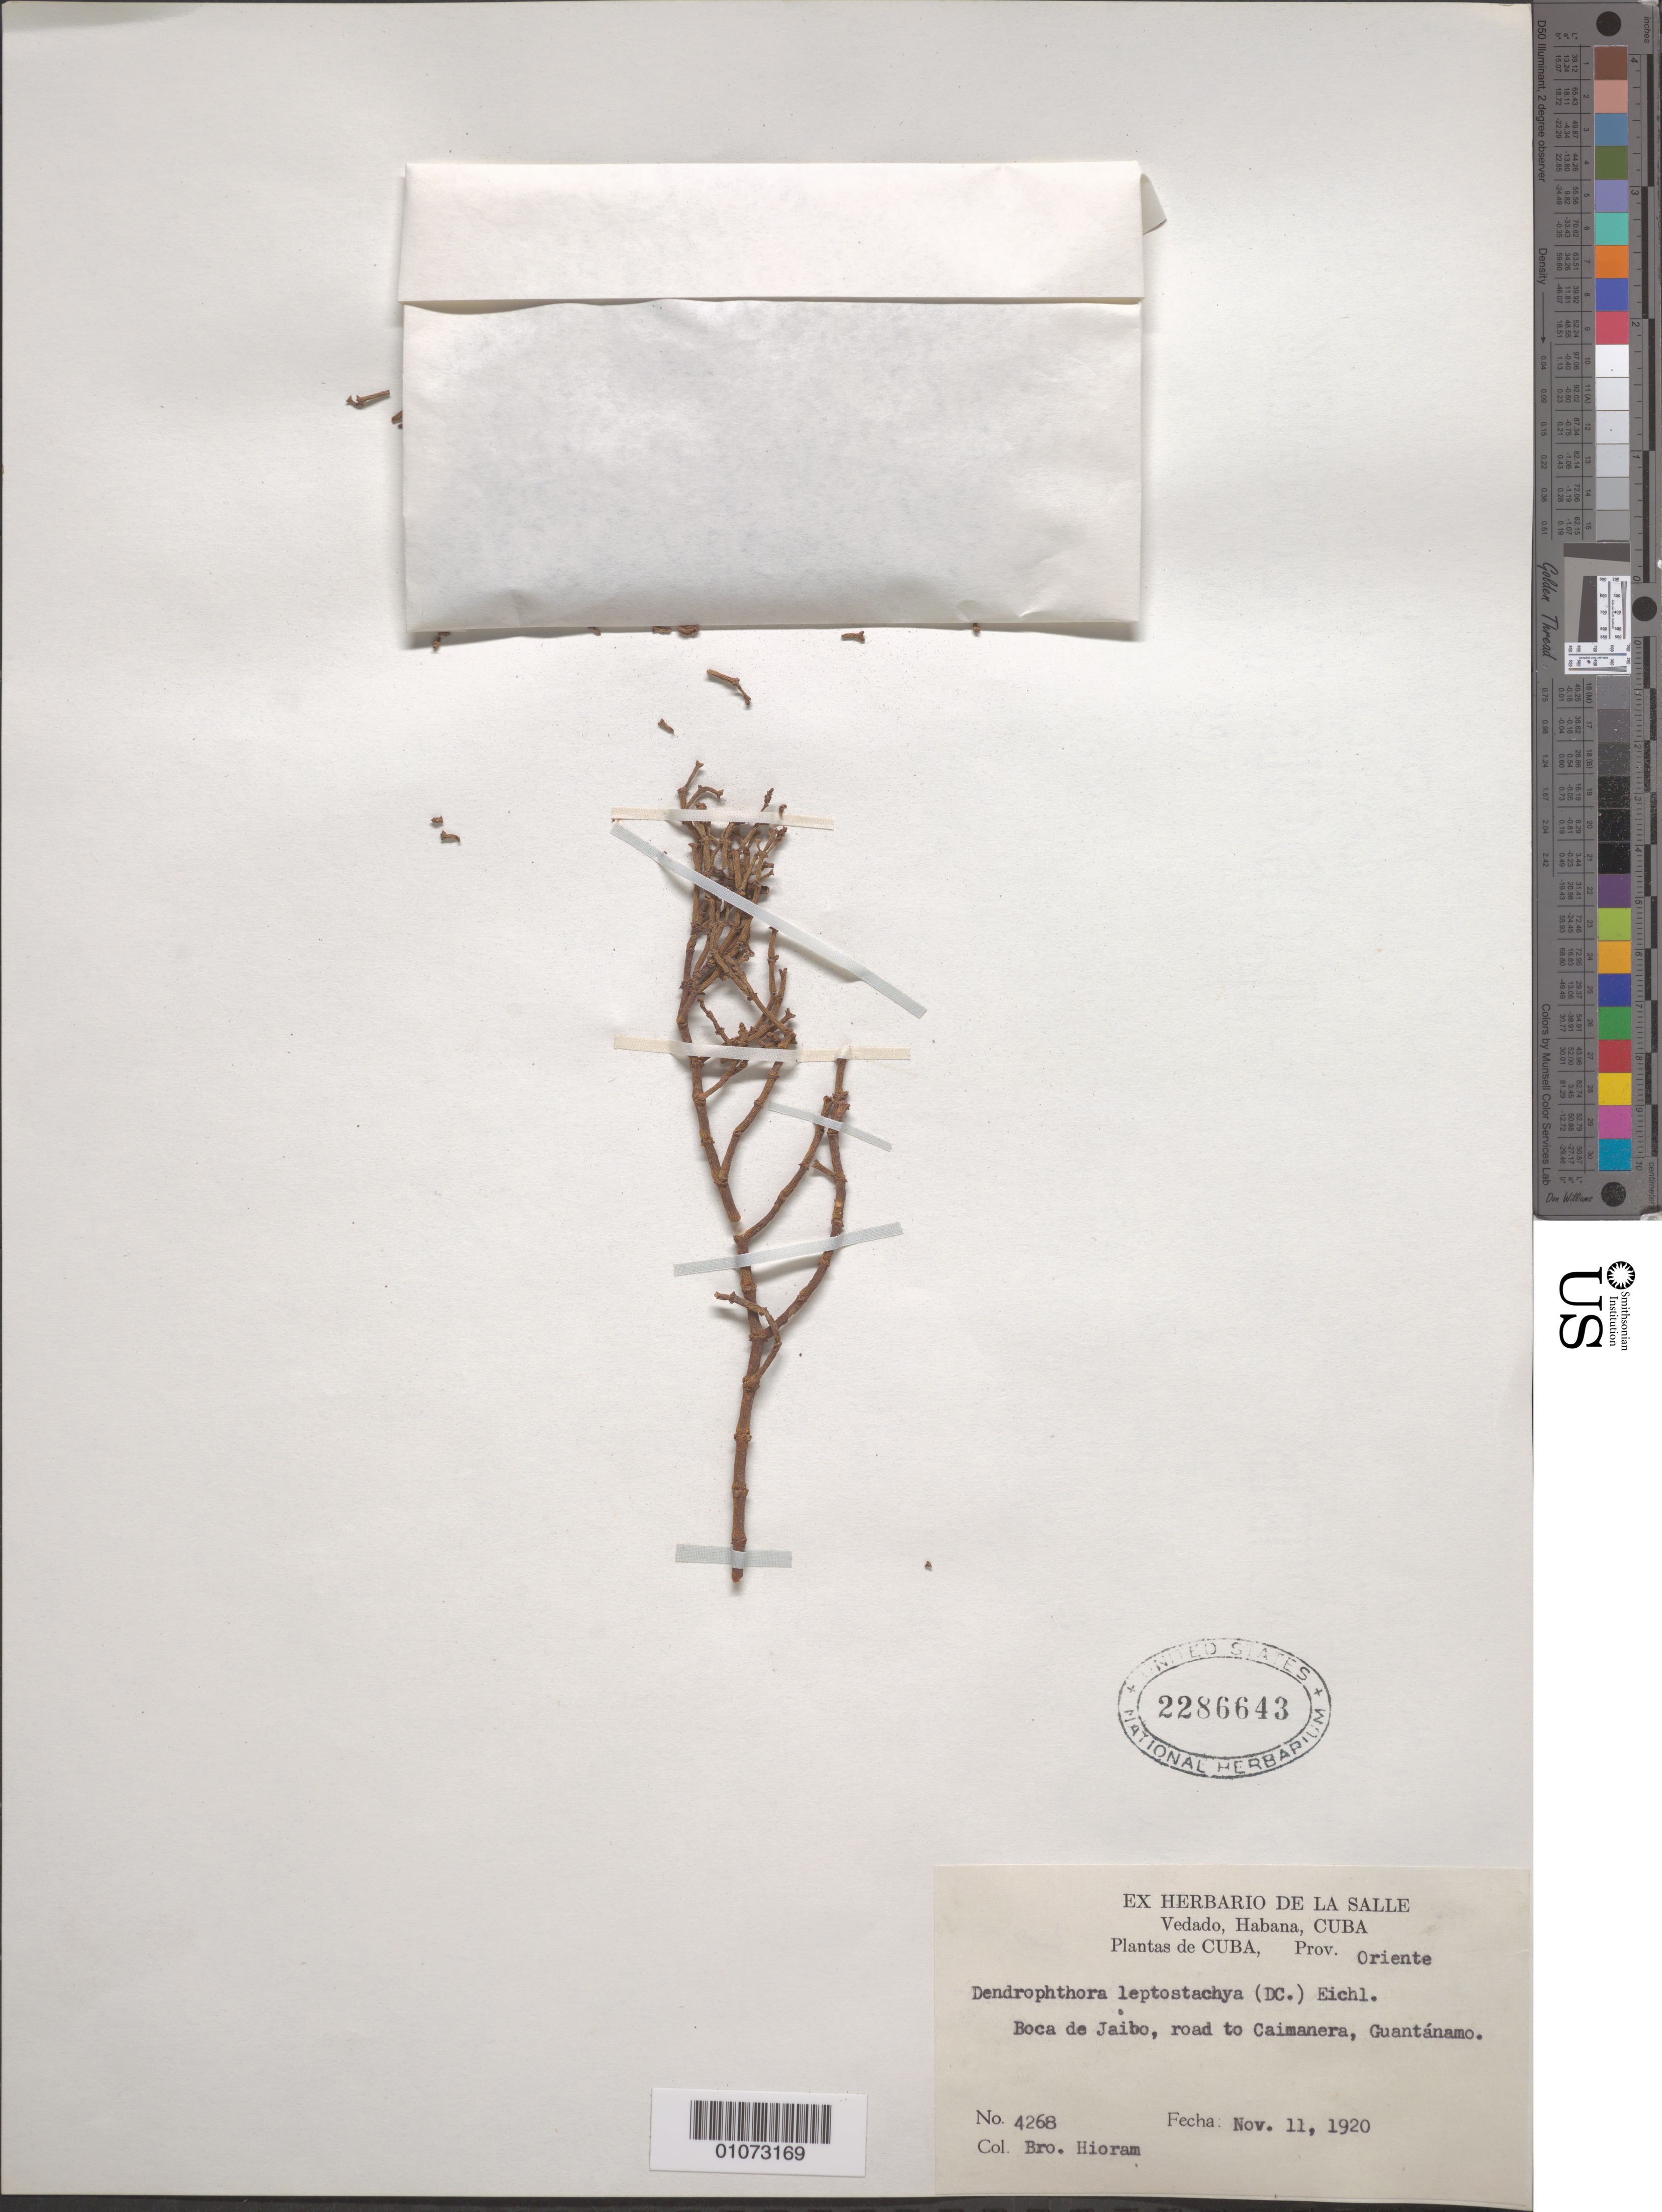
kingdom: Plantae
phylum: Tracheophyta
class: Magnoliopsida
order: Santalales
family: Viscaceae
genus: Dendrophthora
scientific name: Dendrophthora leptostachya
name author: (DC.) Eichler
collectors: Bro. Hioram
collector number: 4268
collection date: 1920-11-11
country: Cuba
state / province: Oriente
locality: Boca de Jaibo, road to Caimanera, Guantánamo.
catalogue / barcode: US 2286643